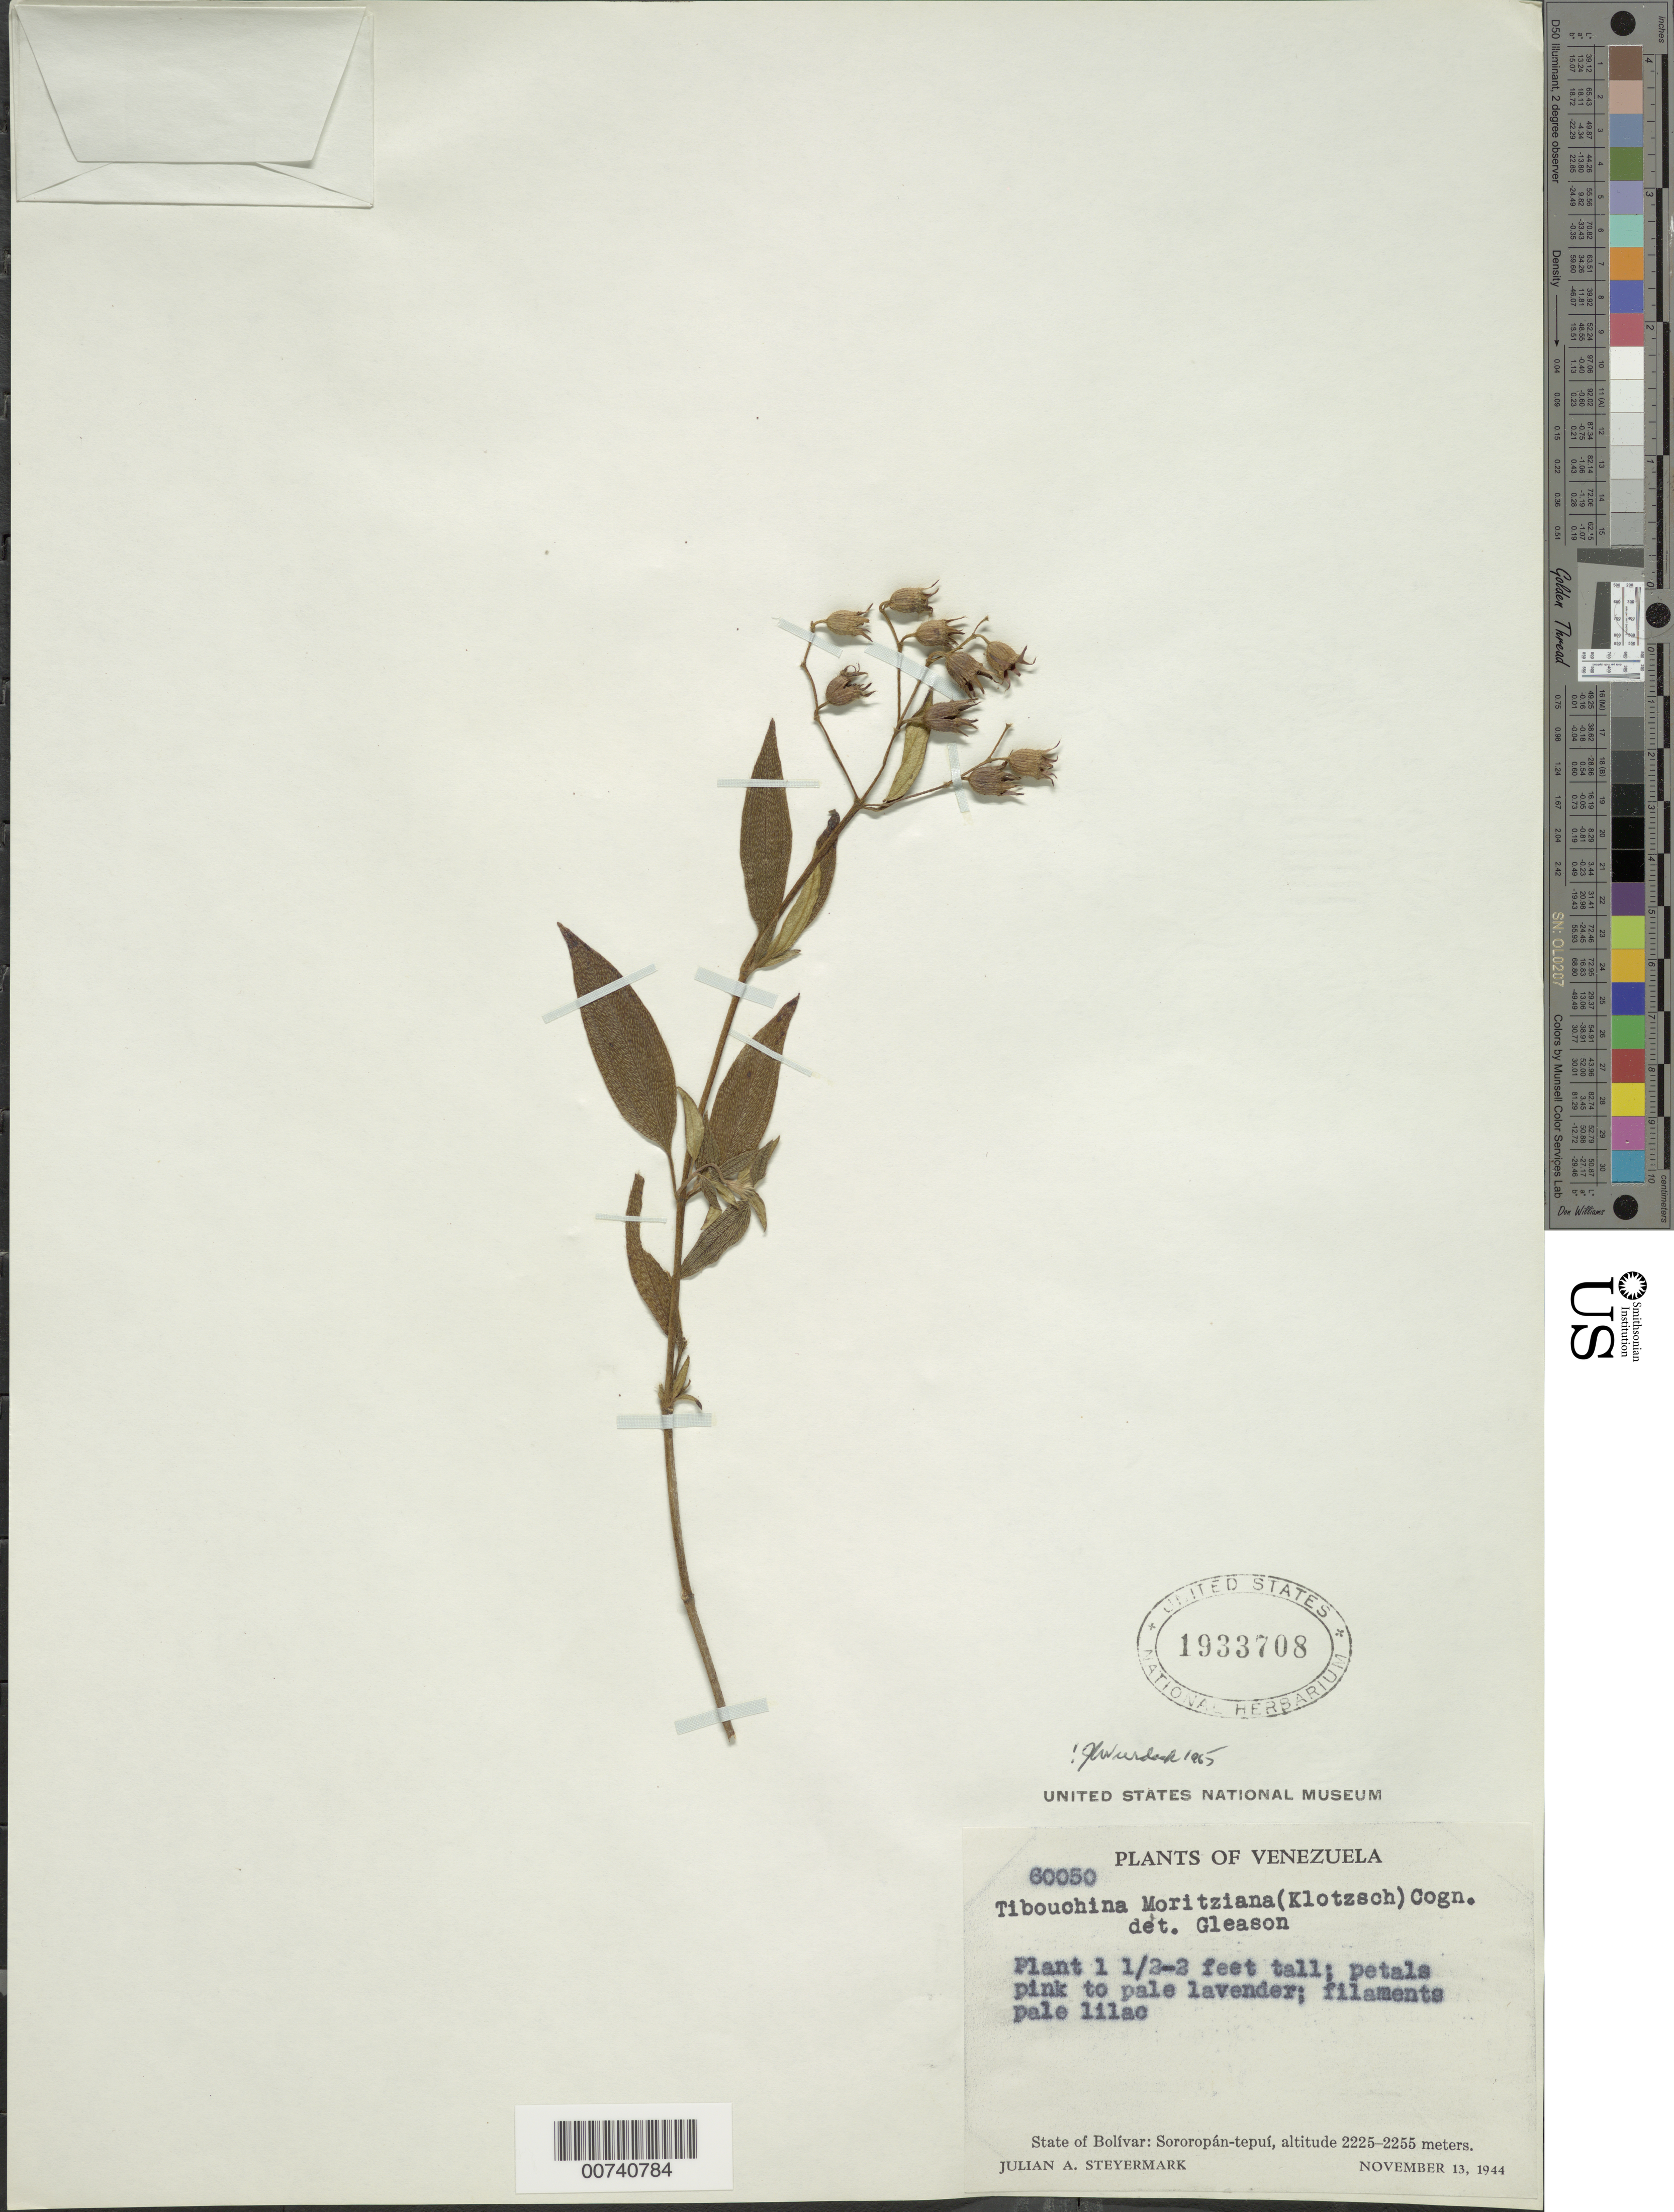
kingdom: Plantae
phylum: Tracheophyta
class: Magnoliopsida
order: Myrtales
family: Melastomataceae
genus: Chaetogastra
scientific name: Chaetogastra geitneriana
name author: Schltdl.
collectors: J. Steyermark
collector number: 60050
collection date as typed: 13-Nov-44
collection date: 1944-11-13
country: Venezuela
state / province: Bolívar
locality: Sororopán-tepuí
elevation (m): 2225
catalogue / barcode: US 1933708